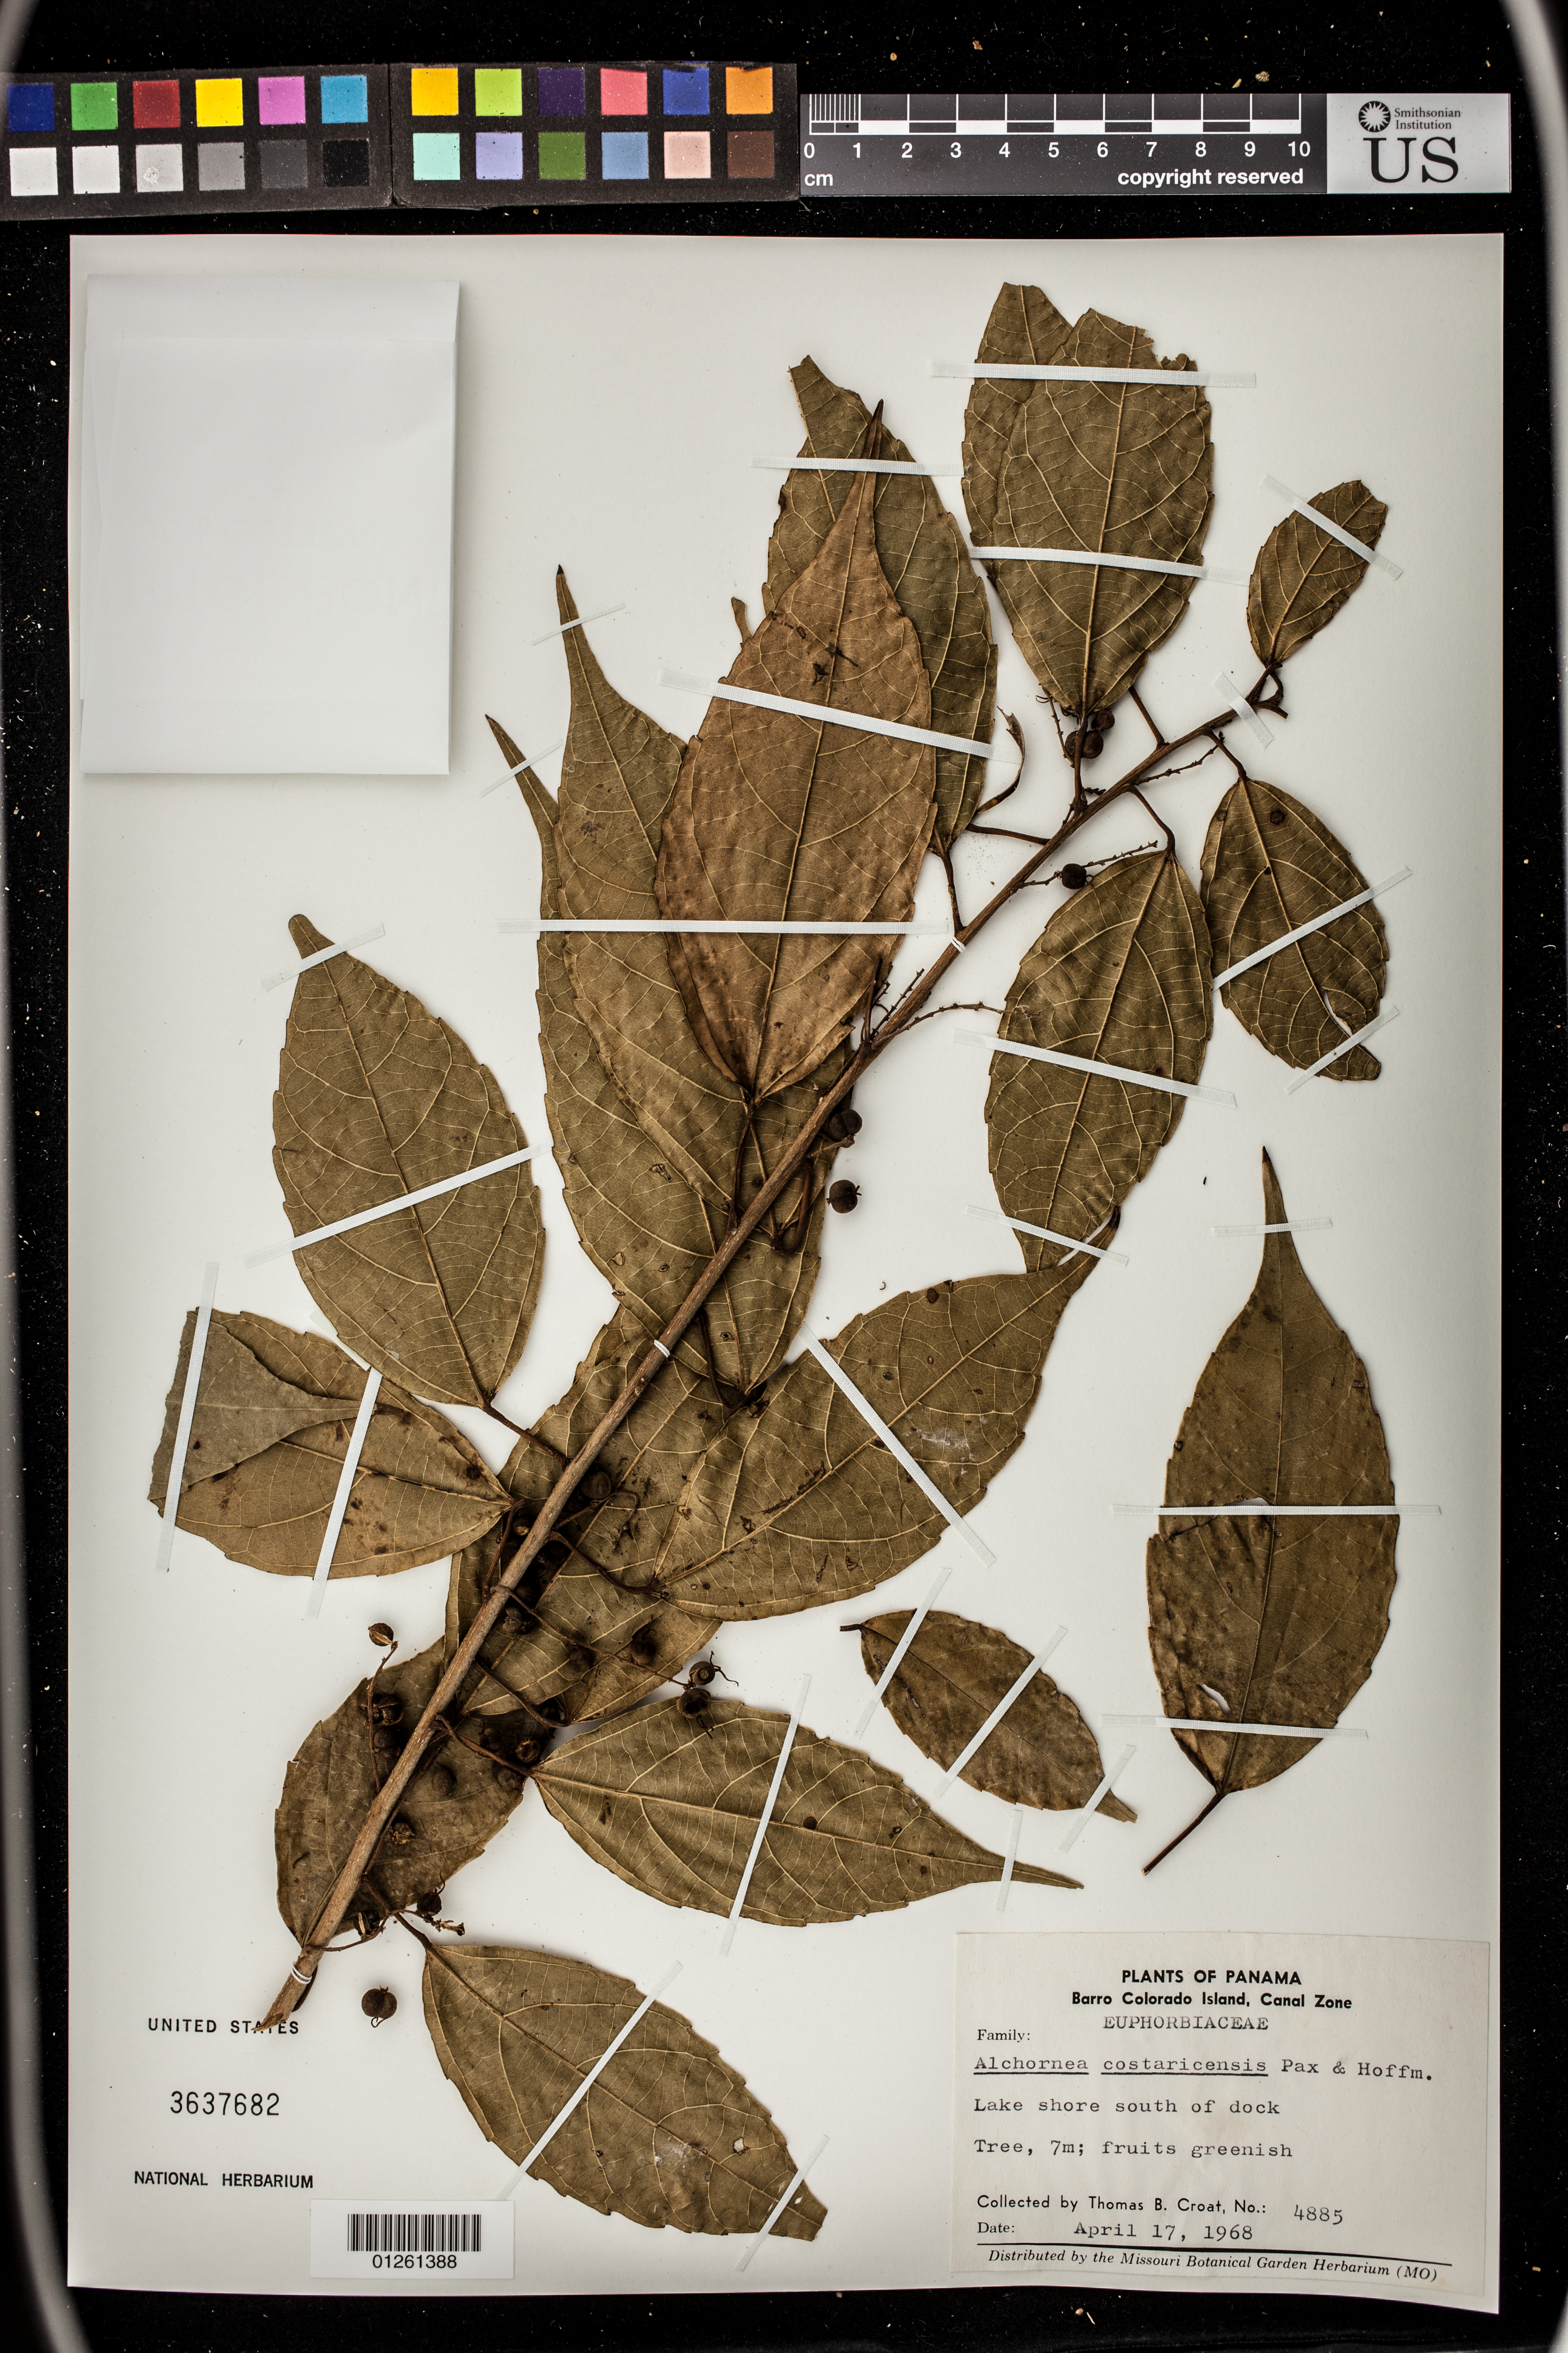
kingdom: Plantae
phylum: Tracheophyta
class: Magnoliopsida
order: Malpighiales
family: Euphorbiaceae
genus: Alchornea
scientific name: Alchornea costaricensis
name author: Pax & K. Hoffm. in Engl.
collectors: T. B. Croat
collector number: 4885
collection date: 1968-04-17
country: Panama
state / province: Panamá Oeste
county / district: Canal Zone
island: Barro Colorado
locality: Lake shore south of dock, Barro Colorado Island, Canal Zone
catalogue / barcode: US 3637682